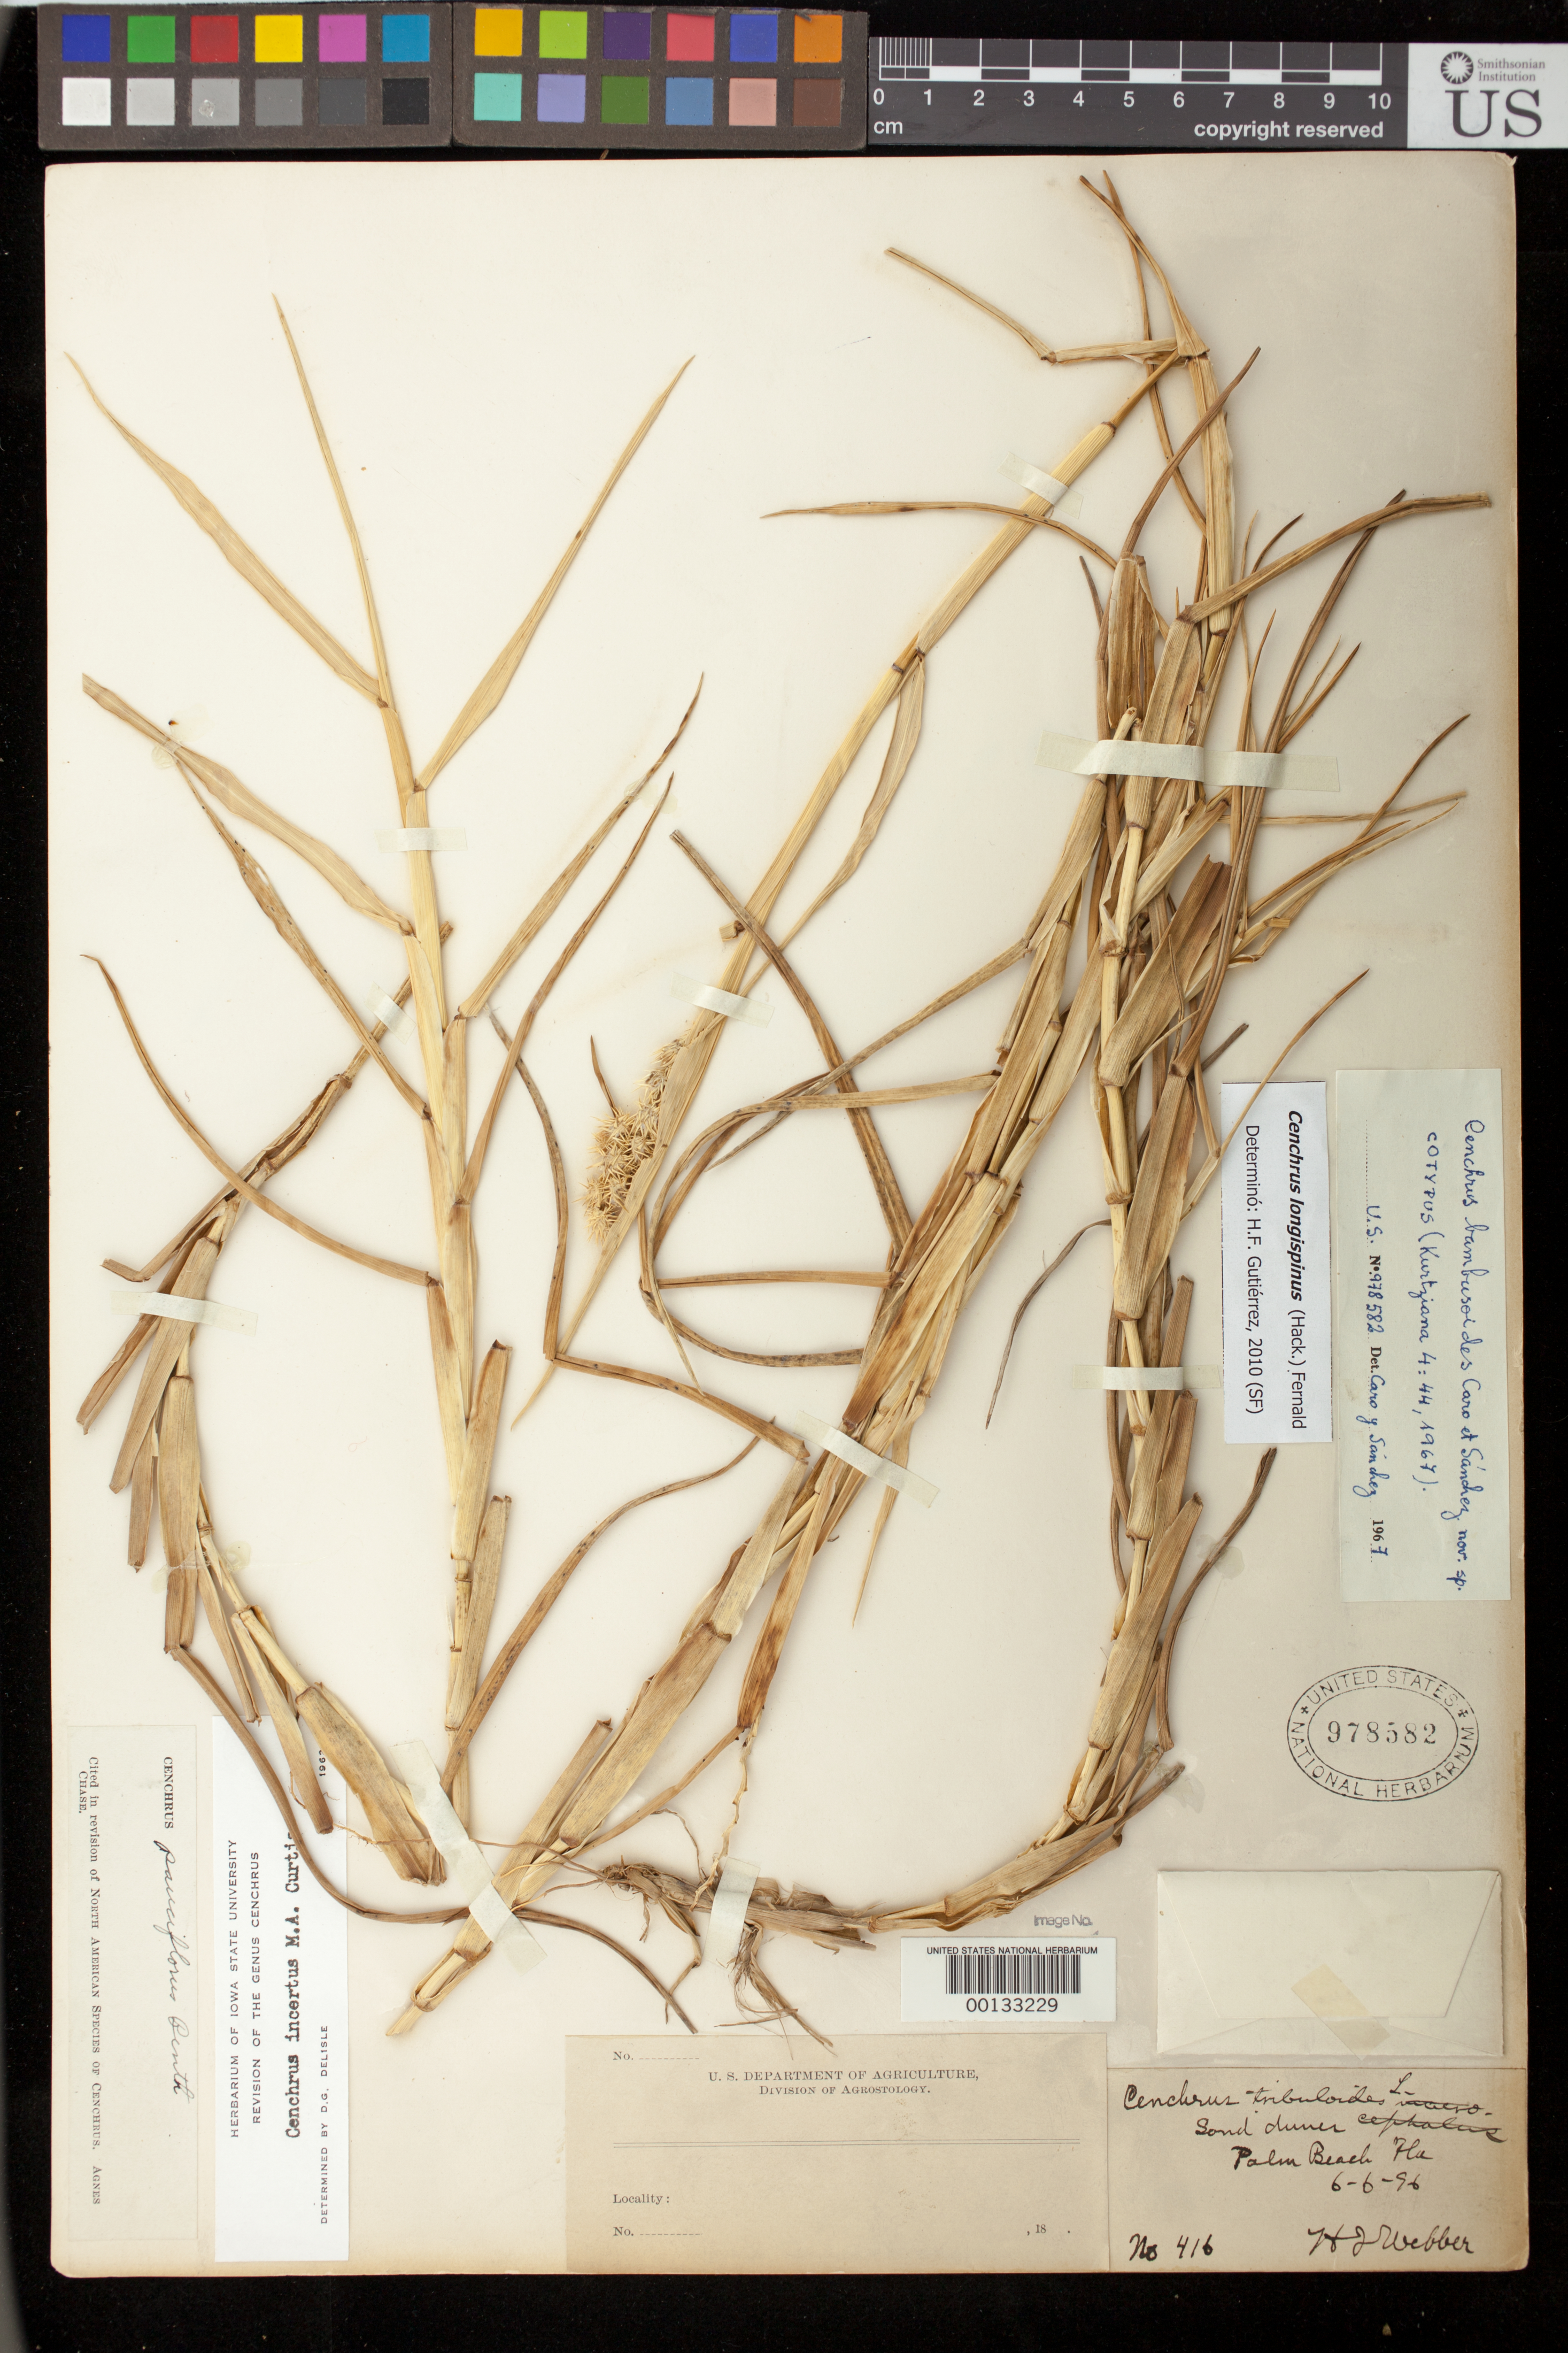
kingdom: Plantae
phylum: Tracheophyta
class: Liliopsida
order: Poales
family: Poaceae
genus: Cenchrus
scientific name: Cenchrus bambusoides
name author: Caro & E.A. Sánchez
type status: Syntype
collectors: H. Webber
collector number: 416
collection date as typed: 06 Jun 1896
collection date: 1896-06-06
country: United States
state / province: Florida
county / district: Palm Beach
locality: Palm Beach.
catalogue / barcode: US 978582